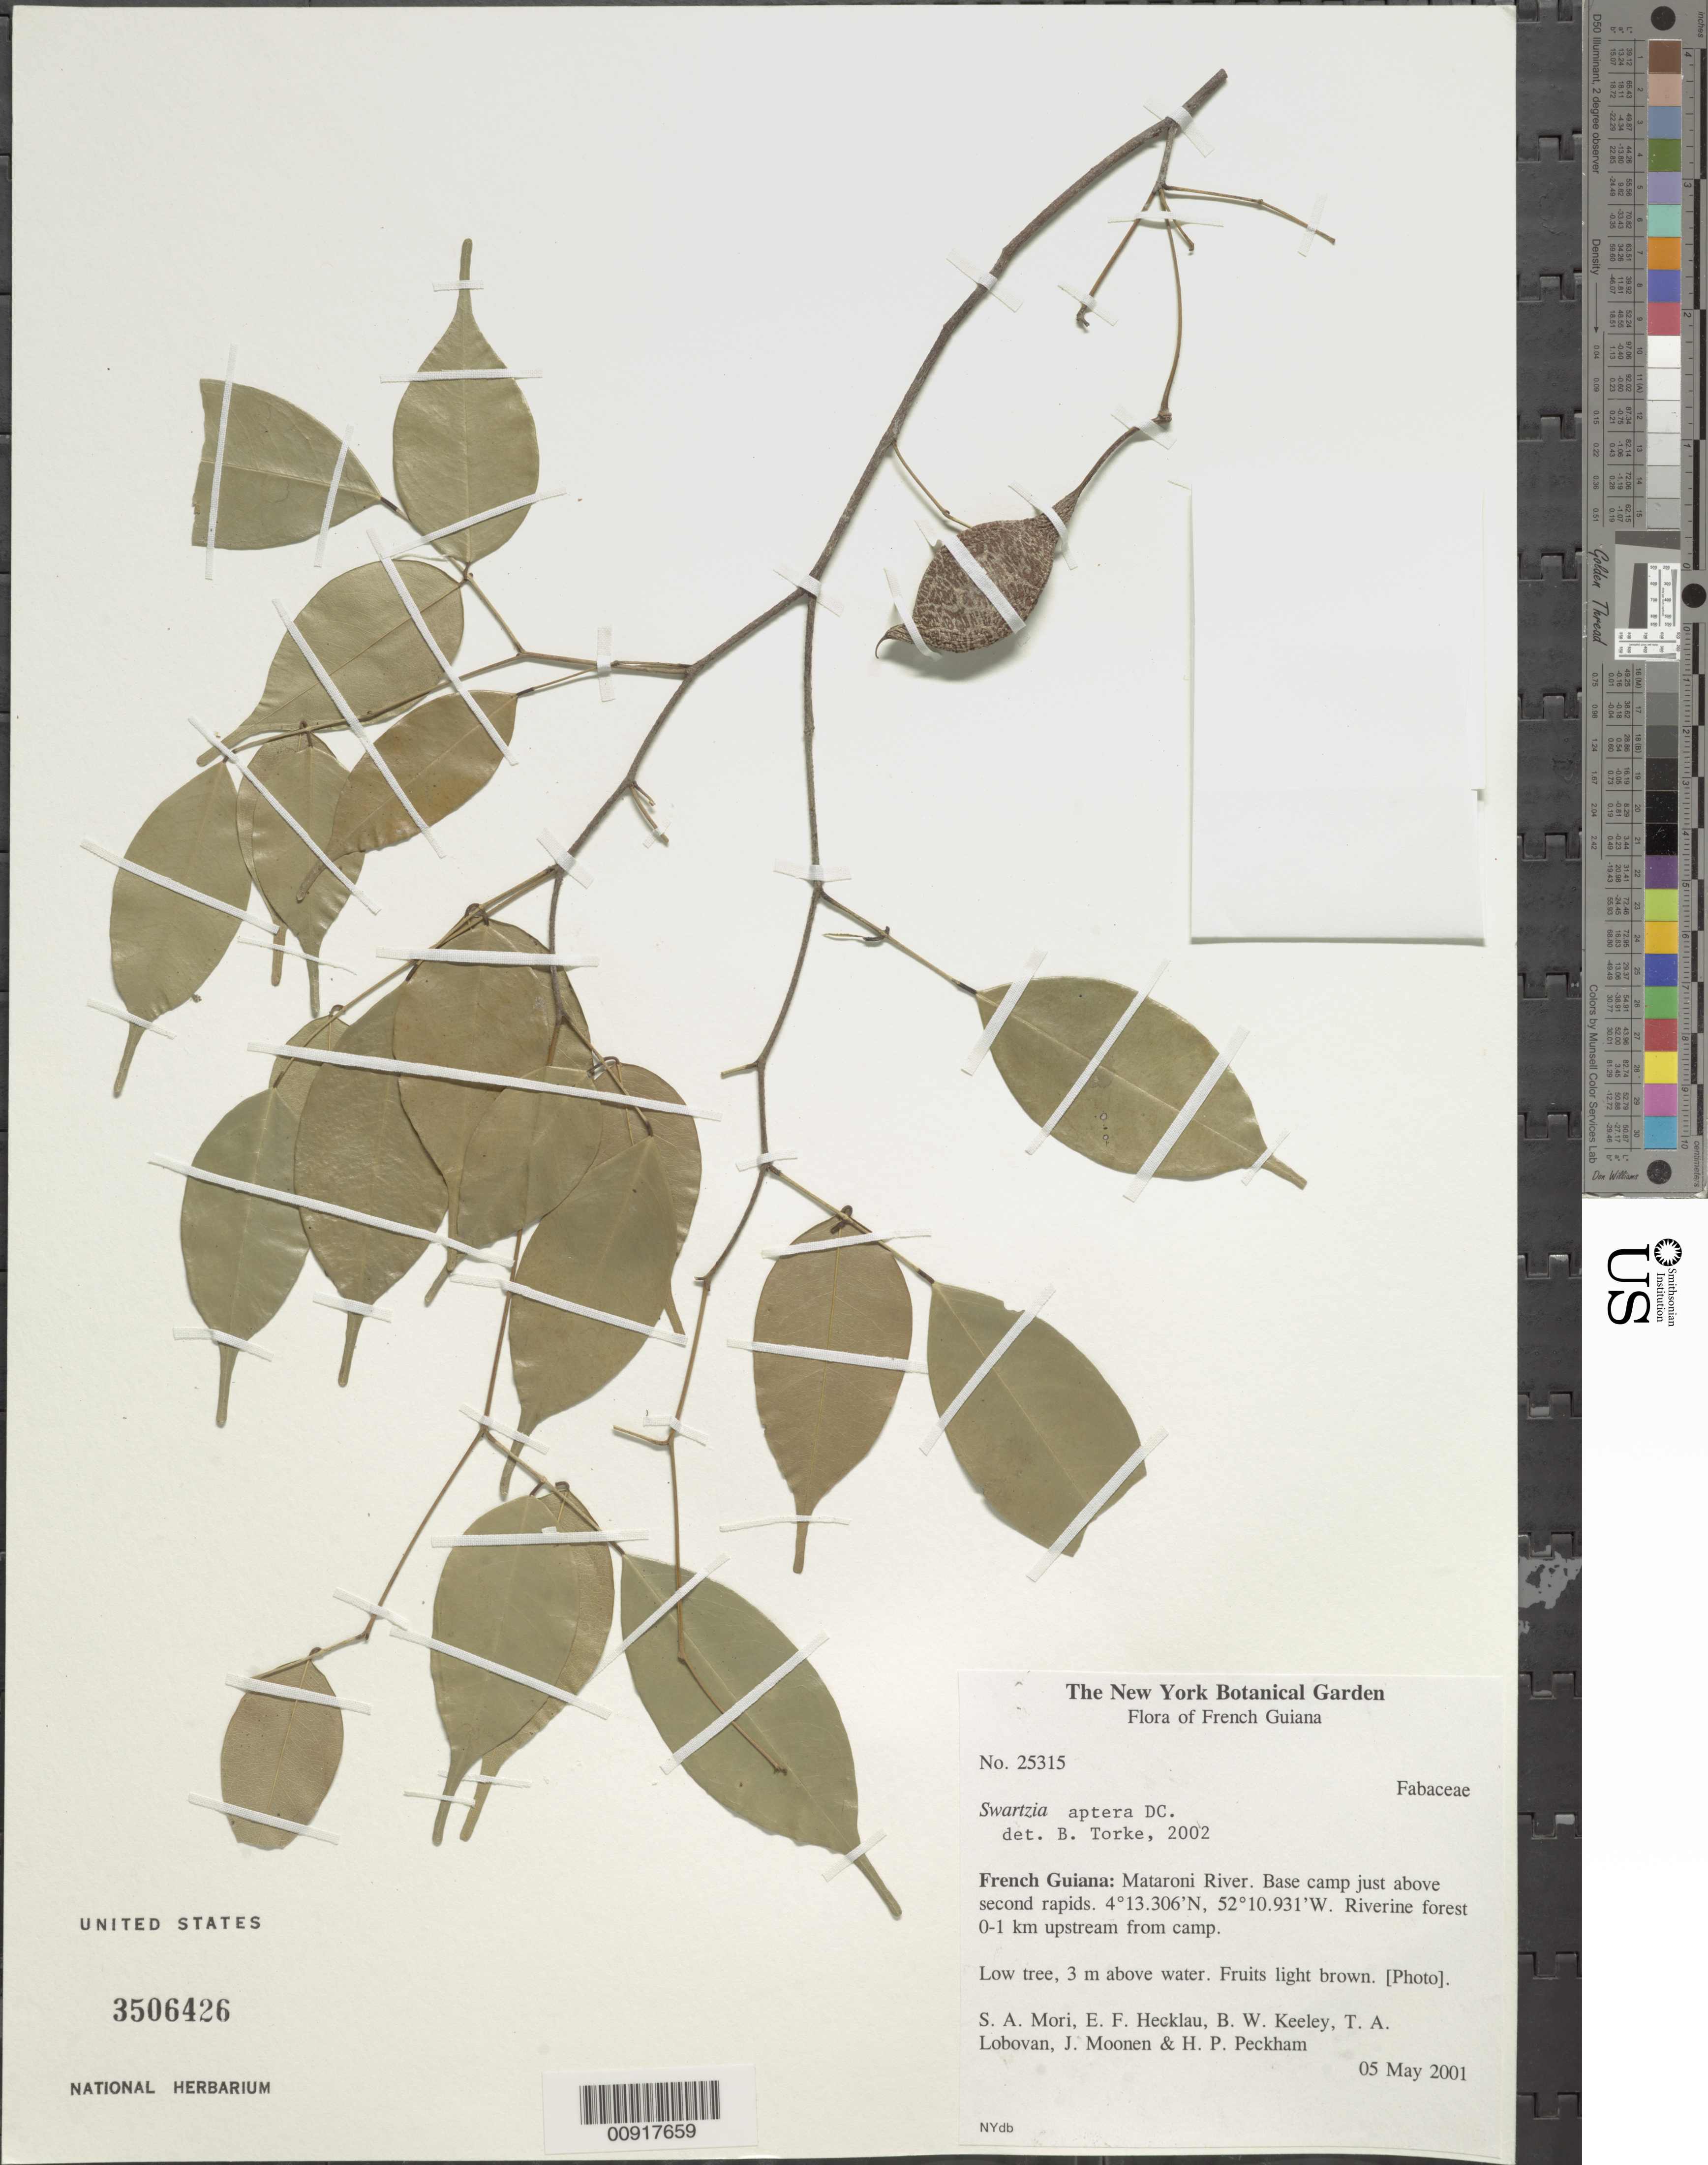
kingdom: Plantae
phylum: Tracheophyta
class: Magnoliopsida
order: Fabales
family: Fabaceae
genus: Swartzia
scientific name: Swartzia aptera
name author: DC.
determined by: Torke, B. M., (MO)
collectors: S. Mori, E. Hecklau, B. W. Keeley, T. Lobova, J. Moonen & H. Peckham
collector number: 25315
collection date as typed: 5-May-01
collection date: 2001-05-05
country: French Guiana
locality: Mataroni R., base camp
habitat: Riverine forest 0-1 km upstream from camp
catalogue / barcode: US 3506426